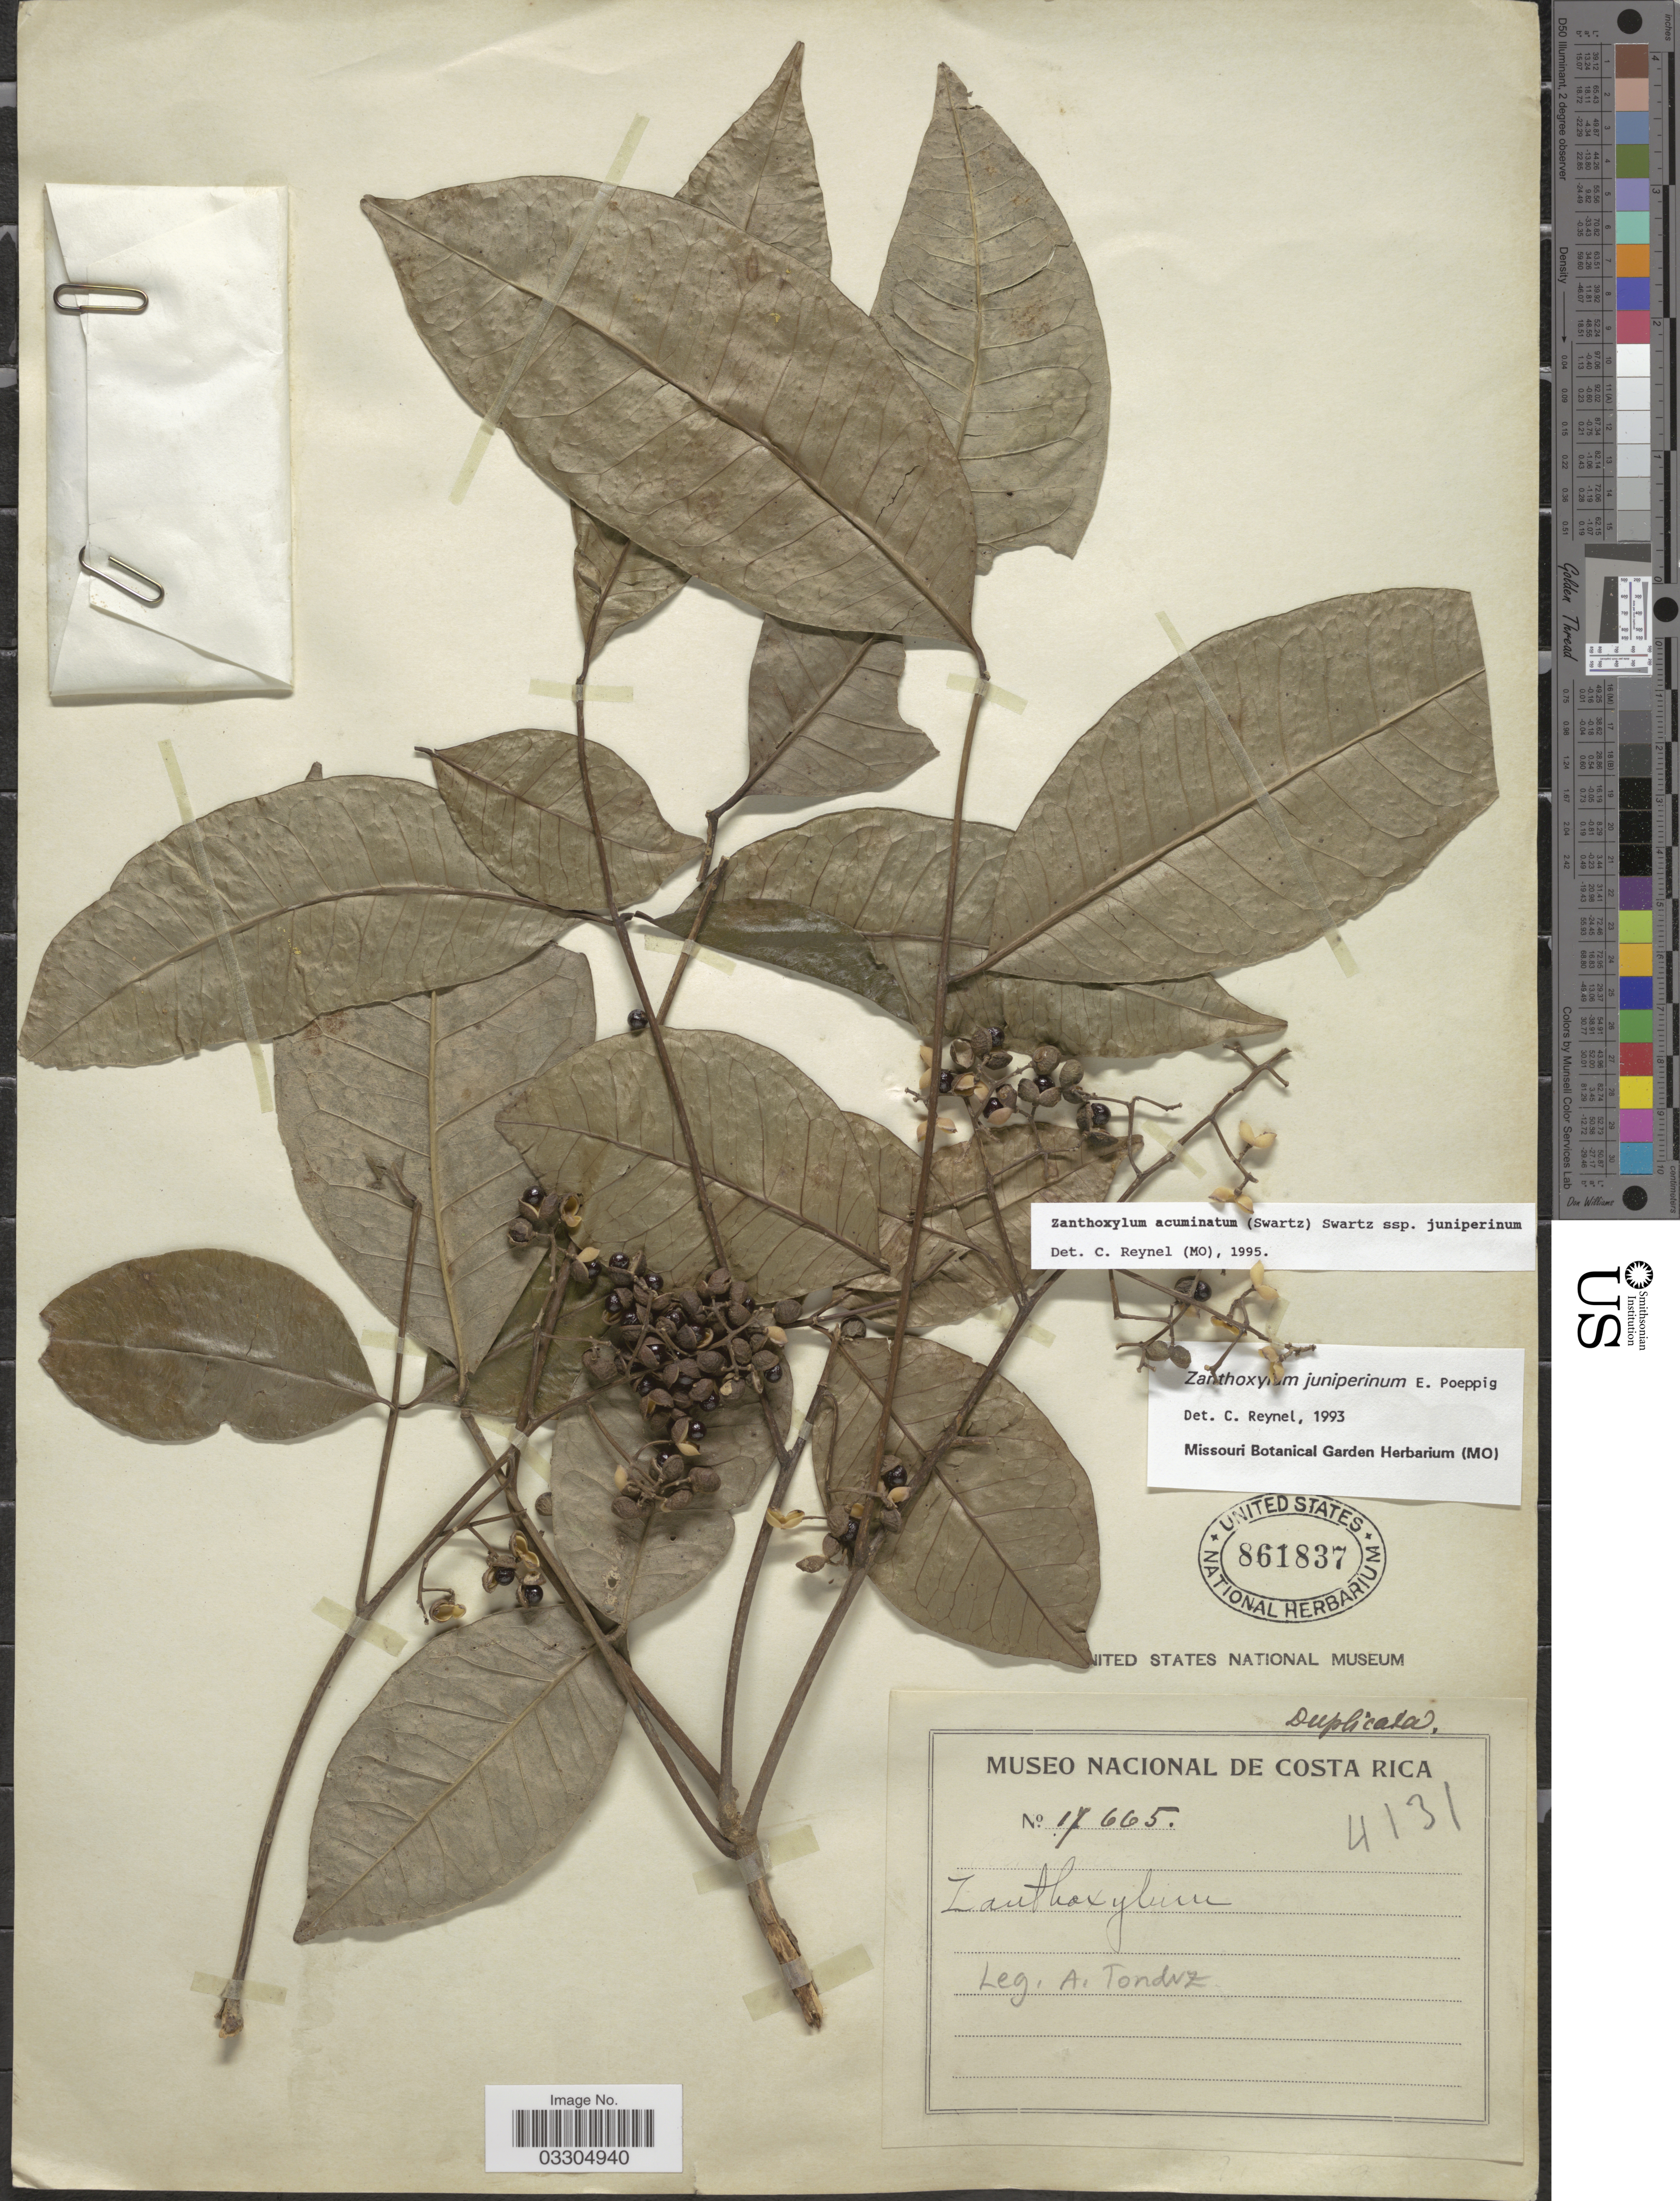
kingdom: Plantae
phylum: Tracheophyta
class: Magnoliopsida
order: Sapindales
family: Rutaceae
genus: Zanthoxylum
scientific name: Zanthoxylum acuminatum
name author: (Sw.) Sw.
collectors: A. Tonduz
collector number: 17665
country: Costa Rica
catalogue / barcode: US 861837